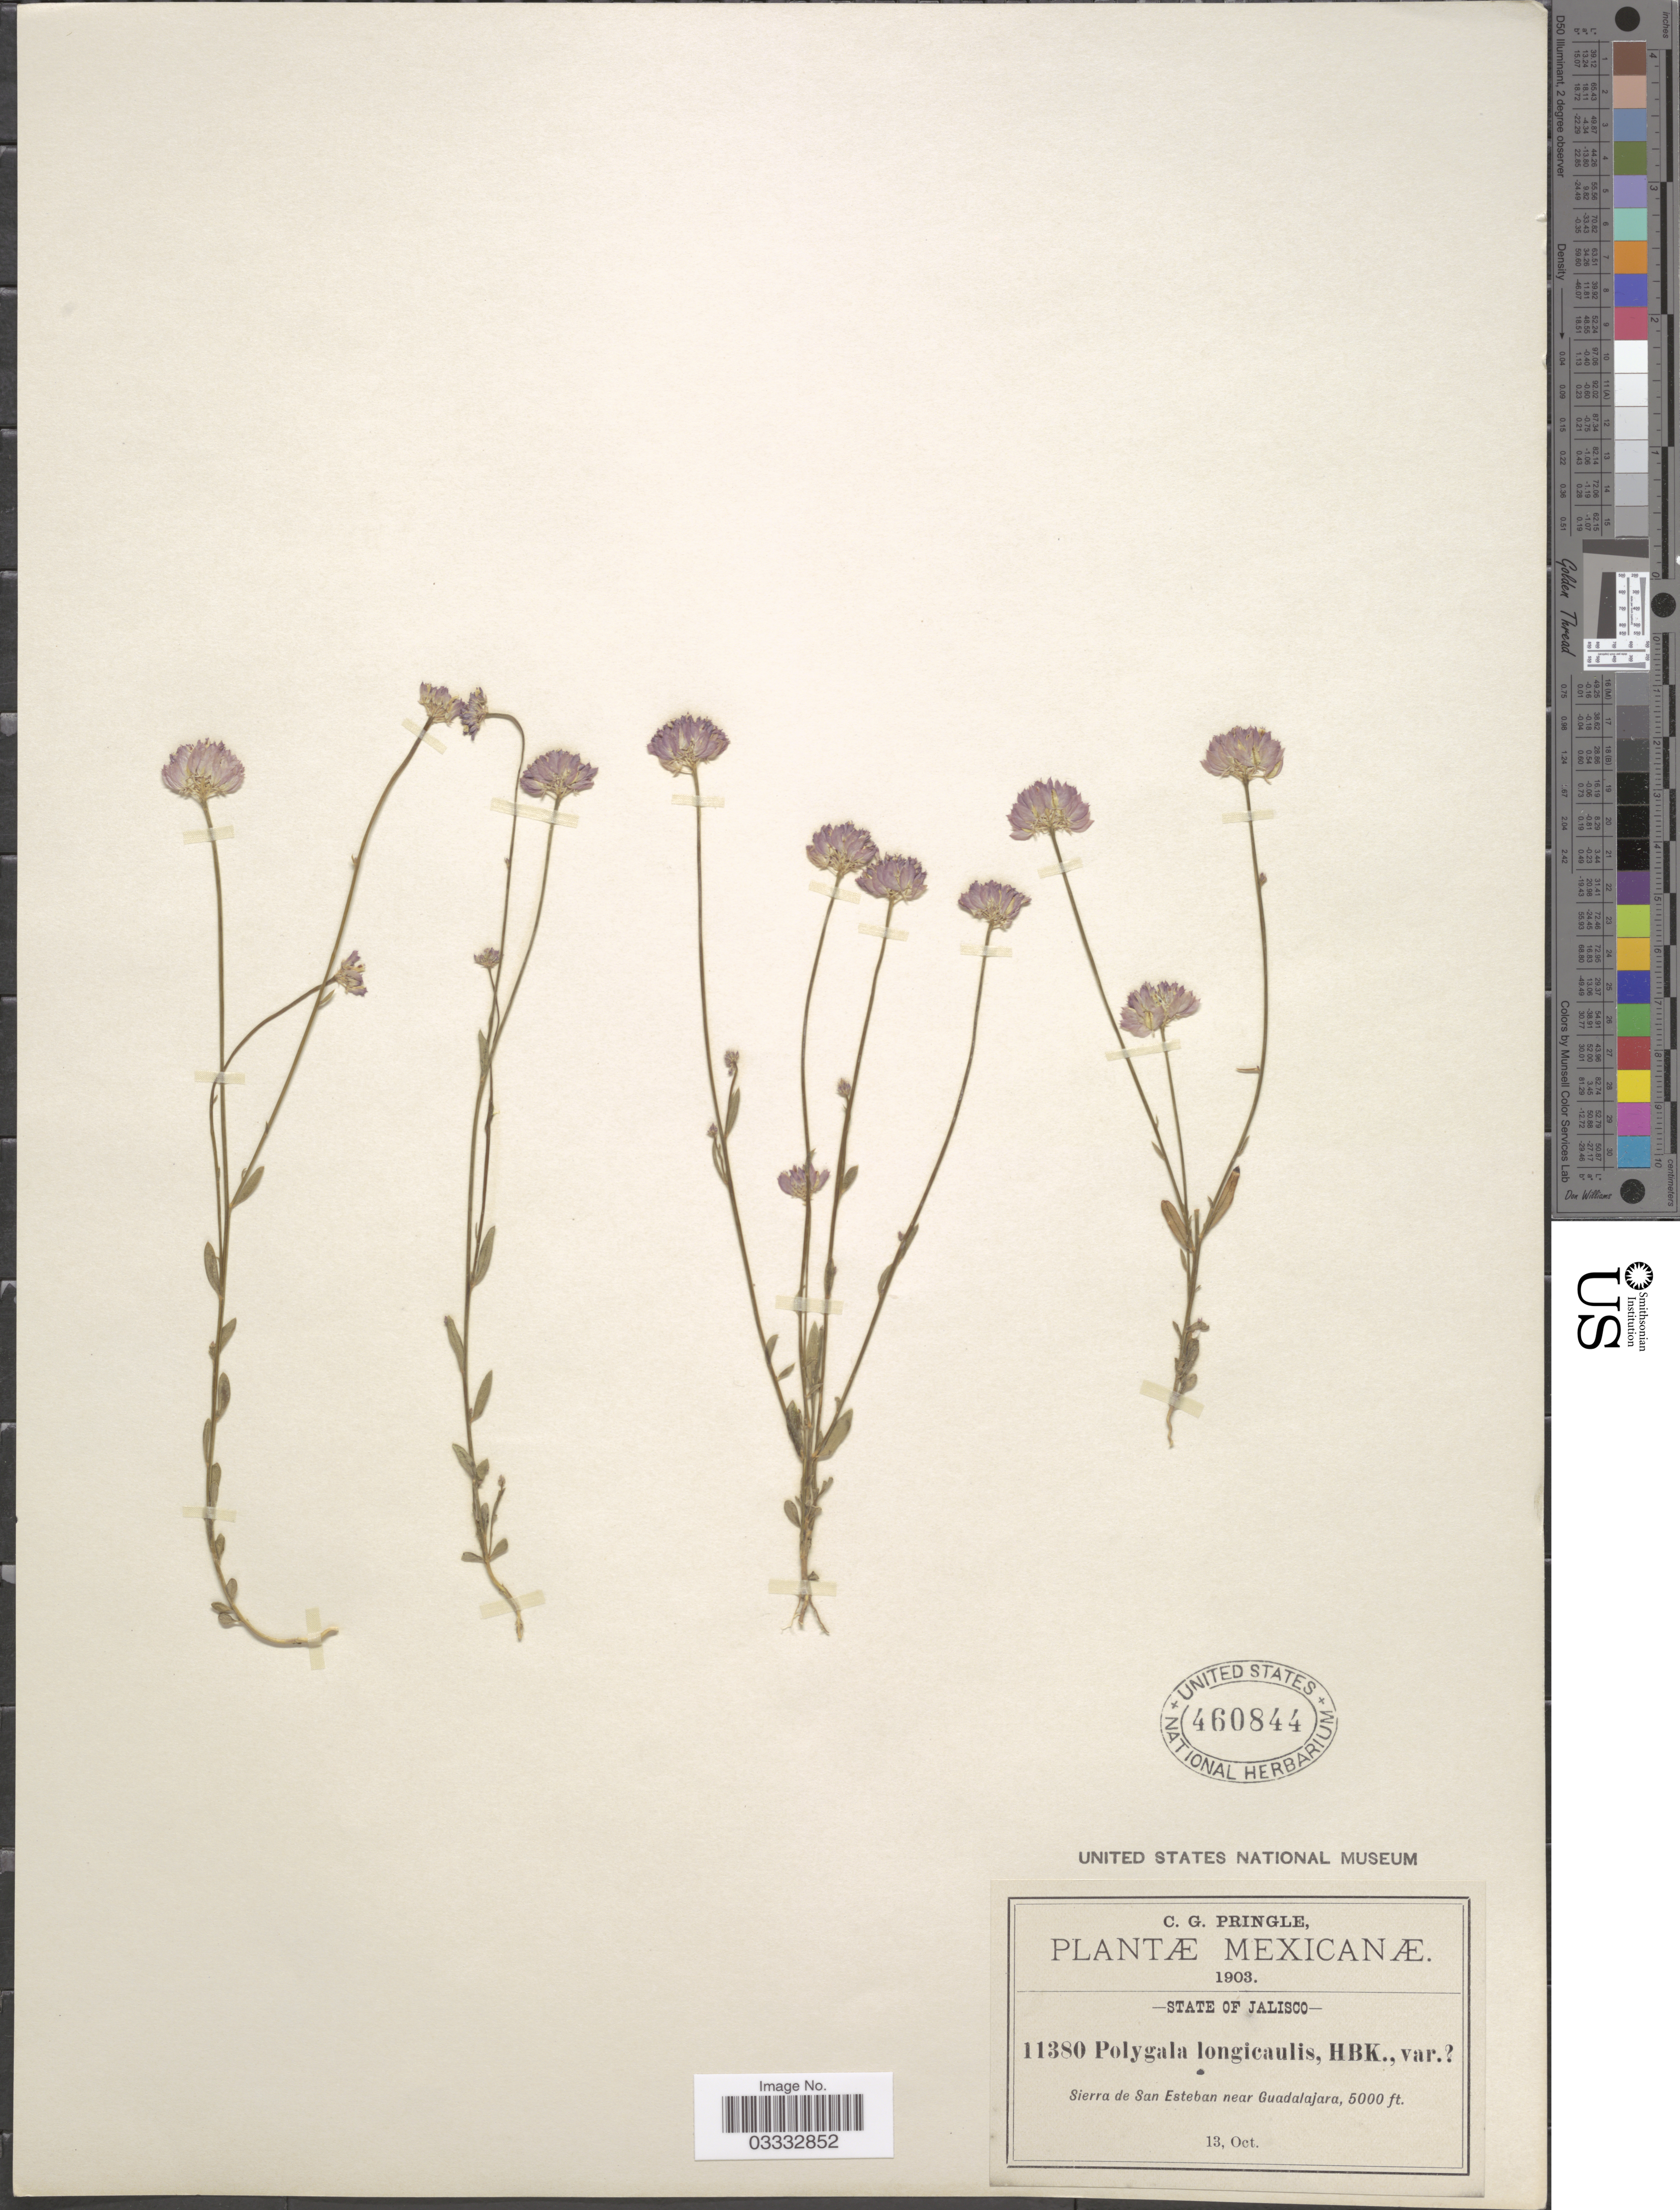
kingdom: Plantae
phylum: Tracheophyta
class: Magnoliopsida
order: Fabales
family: Polygalaceae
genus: Polygala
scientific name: Polygala longicaulis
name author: Kunth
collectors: C. G. Pringle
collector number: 11380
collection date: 1903-10-13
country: Mexico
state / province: Jalisco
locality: Sierra de San Esteban near Guadalajara.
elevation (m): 1524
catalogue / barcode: US 460844